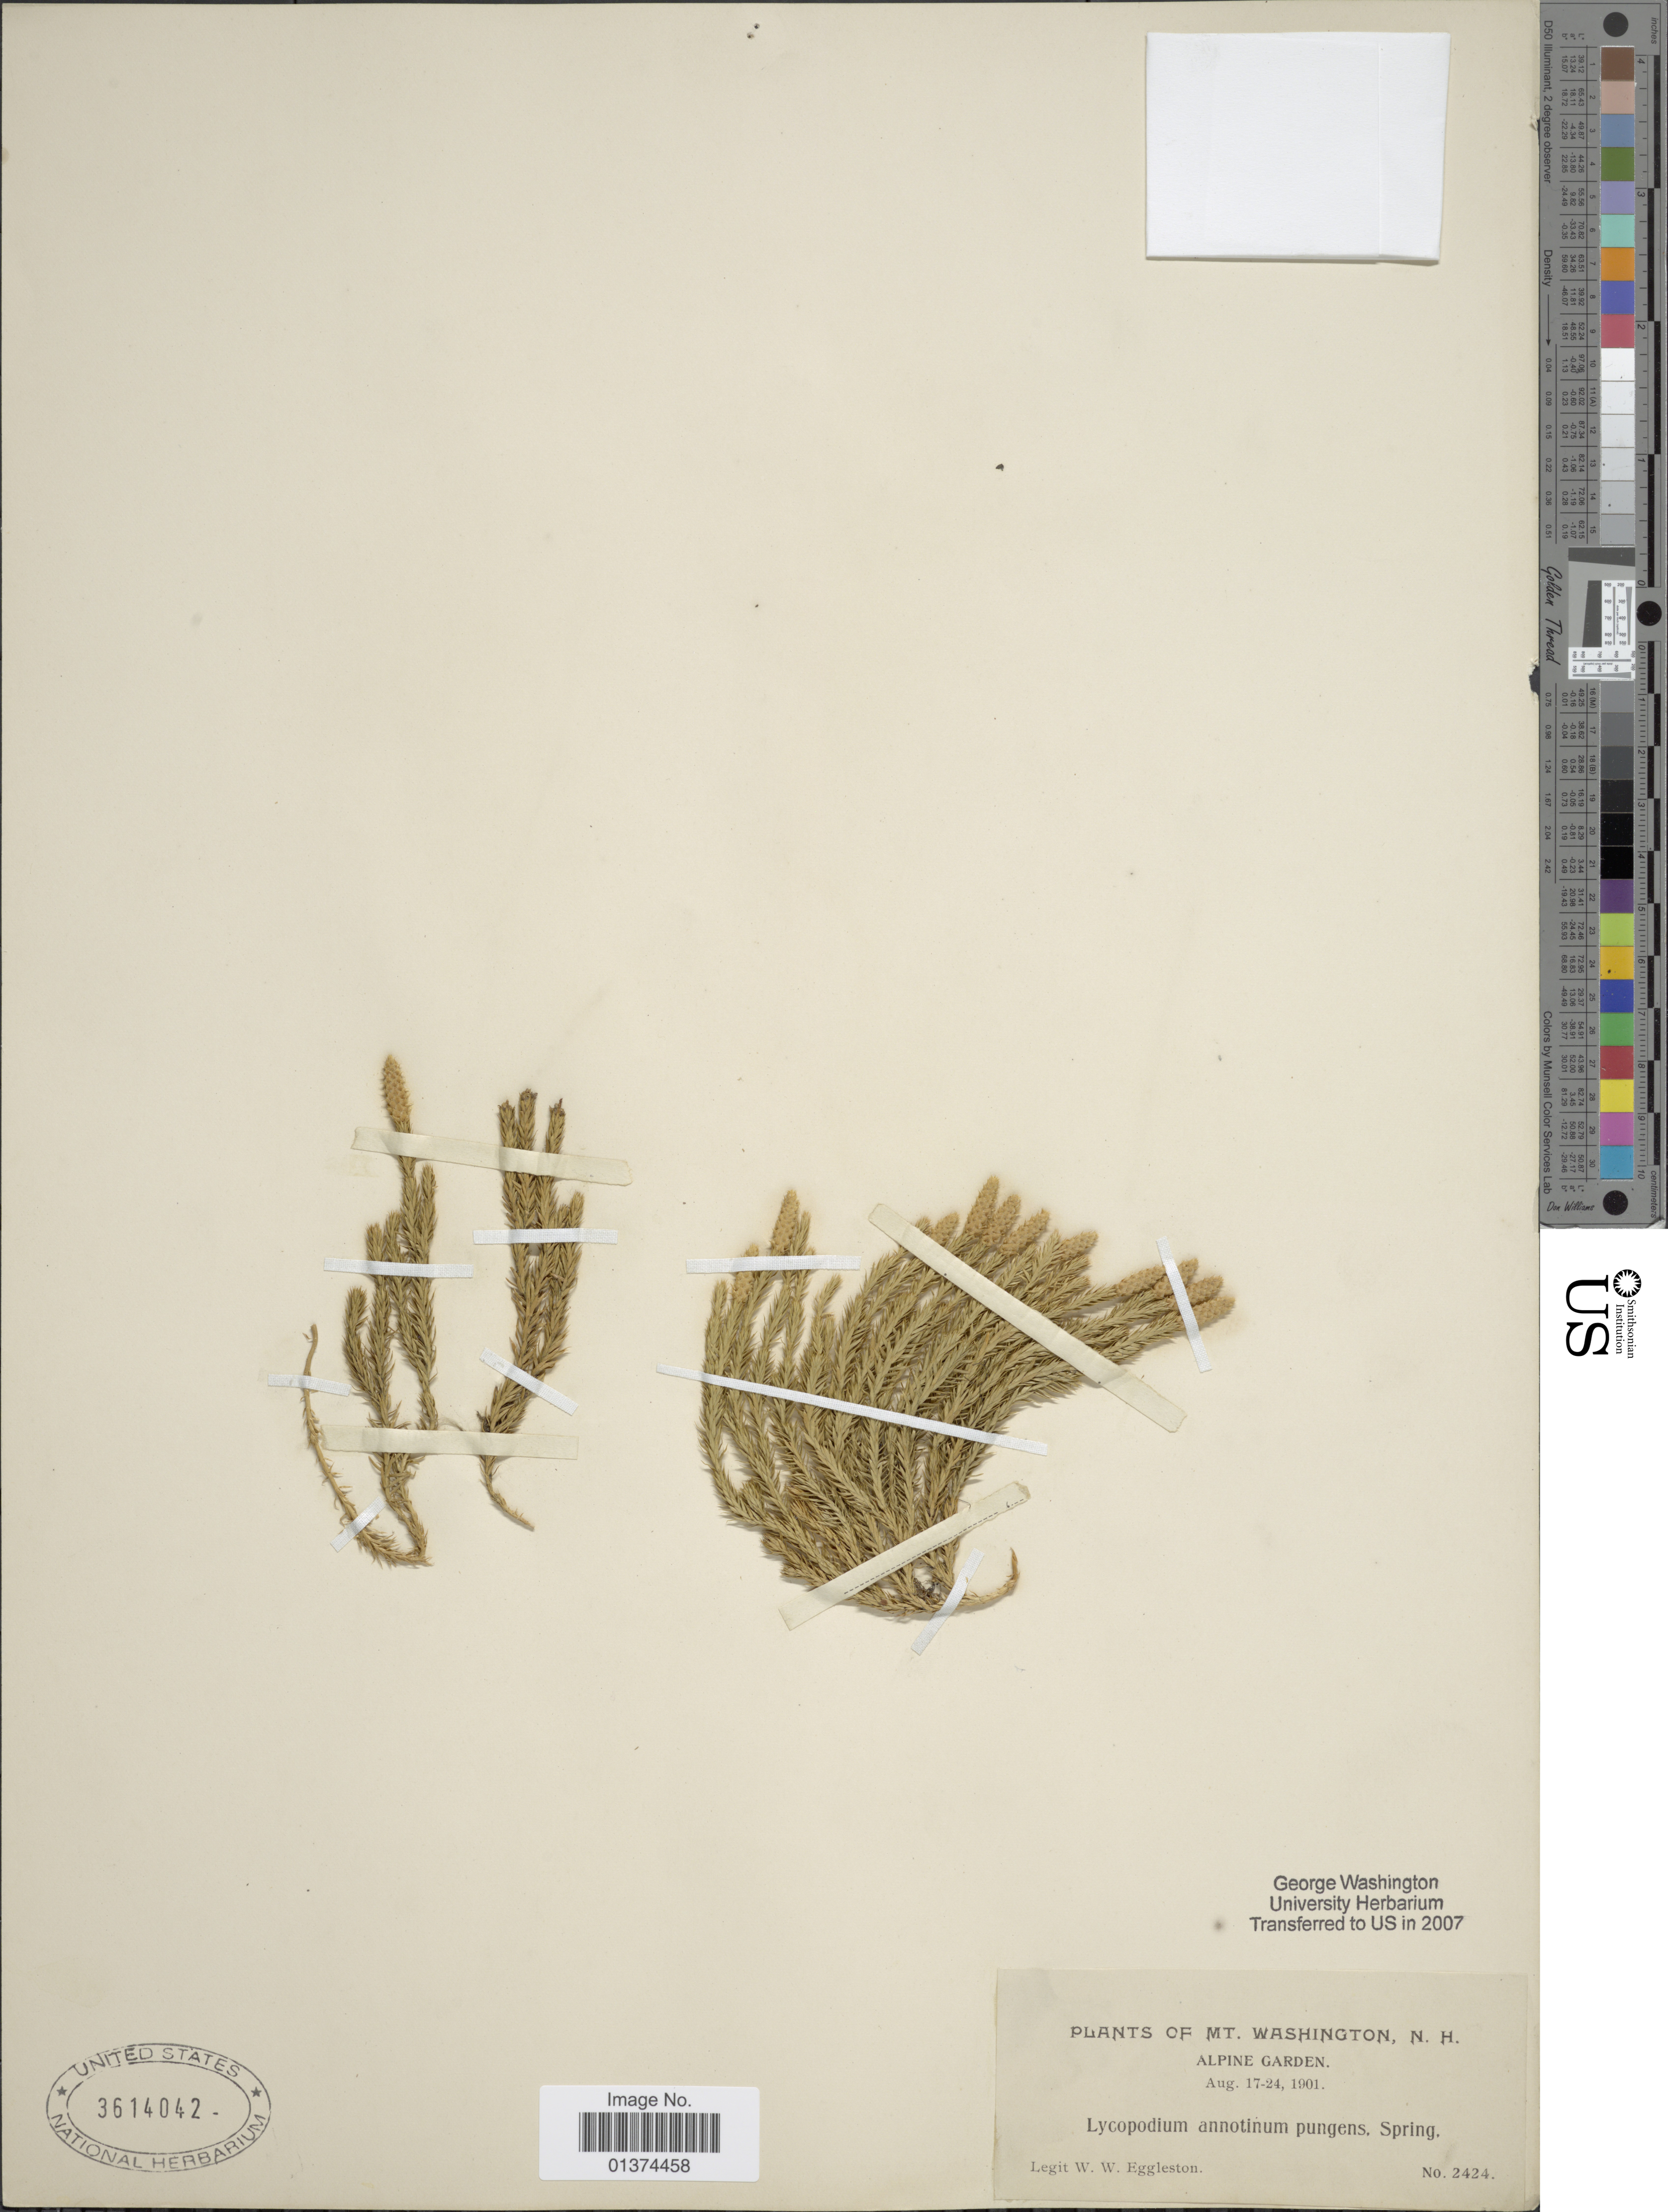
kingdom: Plantae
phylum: Tracheophyta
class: Lycopodiopsida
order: Lycopodiales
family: Lycopodiaceae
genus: Spinulum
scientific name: Spinulum annotinum subsp. annotinum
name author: (L.) A. Haines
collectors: W. W. Eggleston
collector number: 2424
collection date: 1901-08-17/1901-08-24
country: United States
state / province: Washington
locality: Alpine Garden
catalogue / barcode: US 3614042